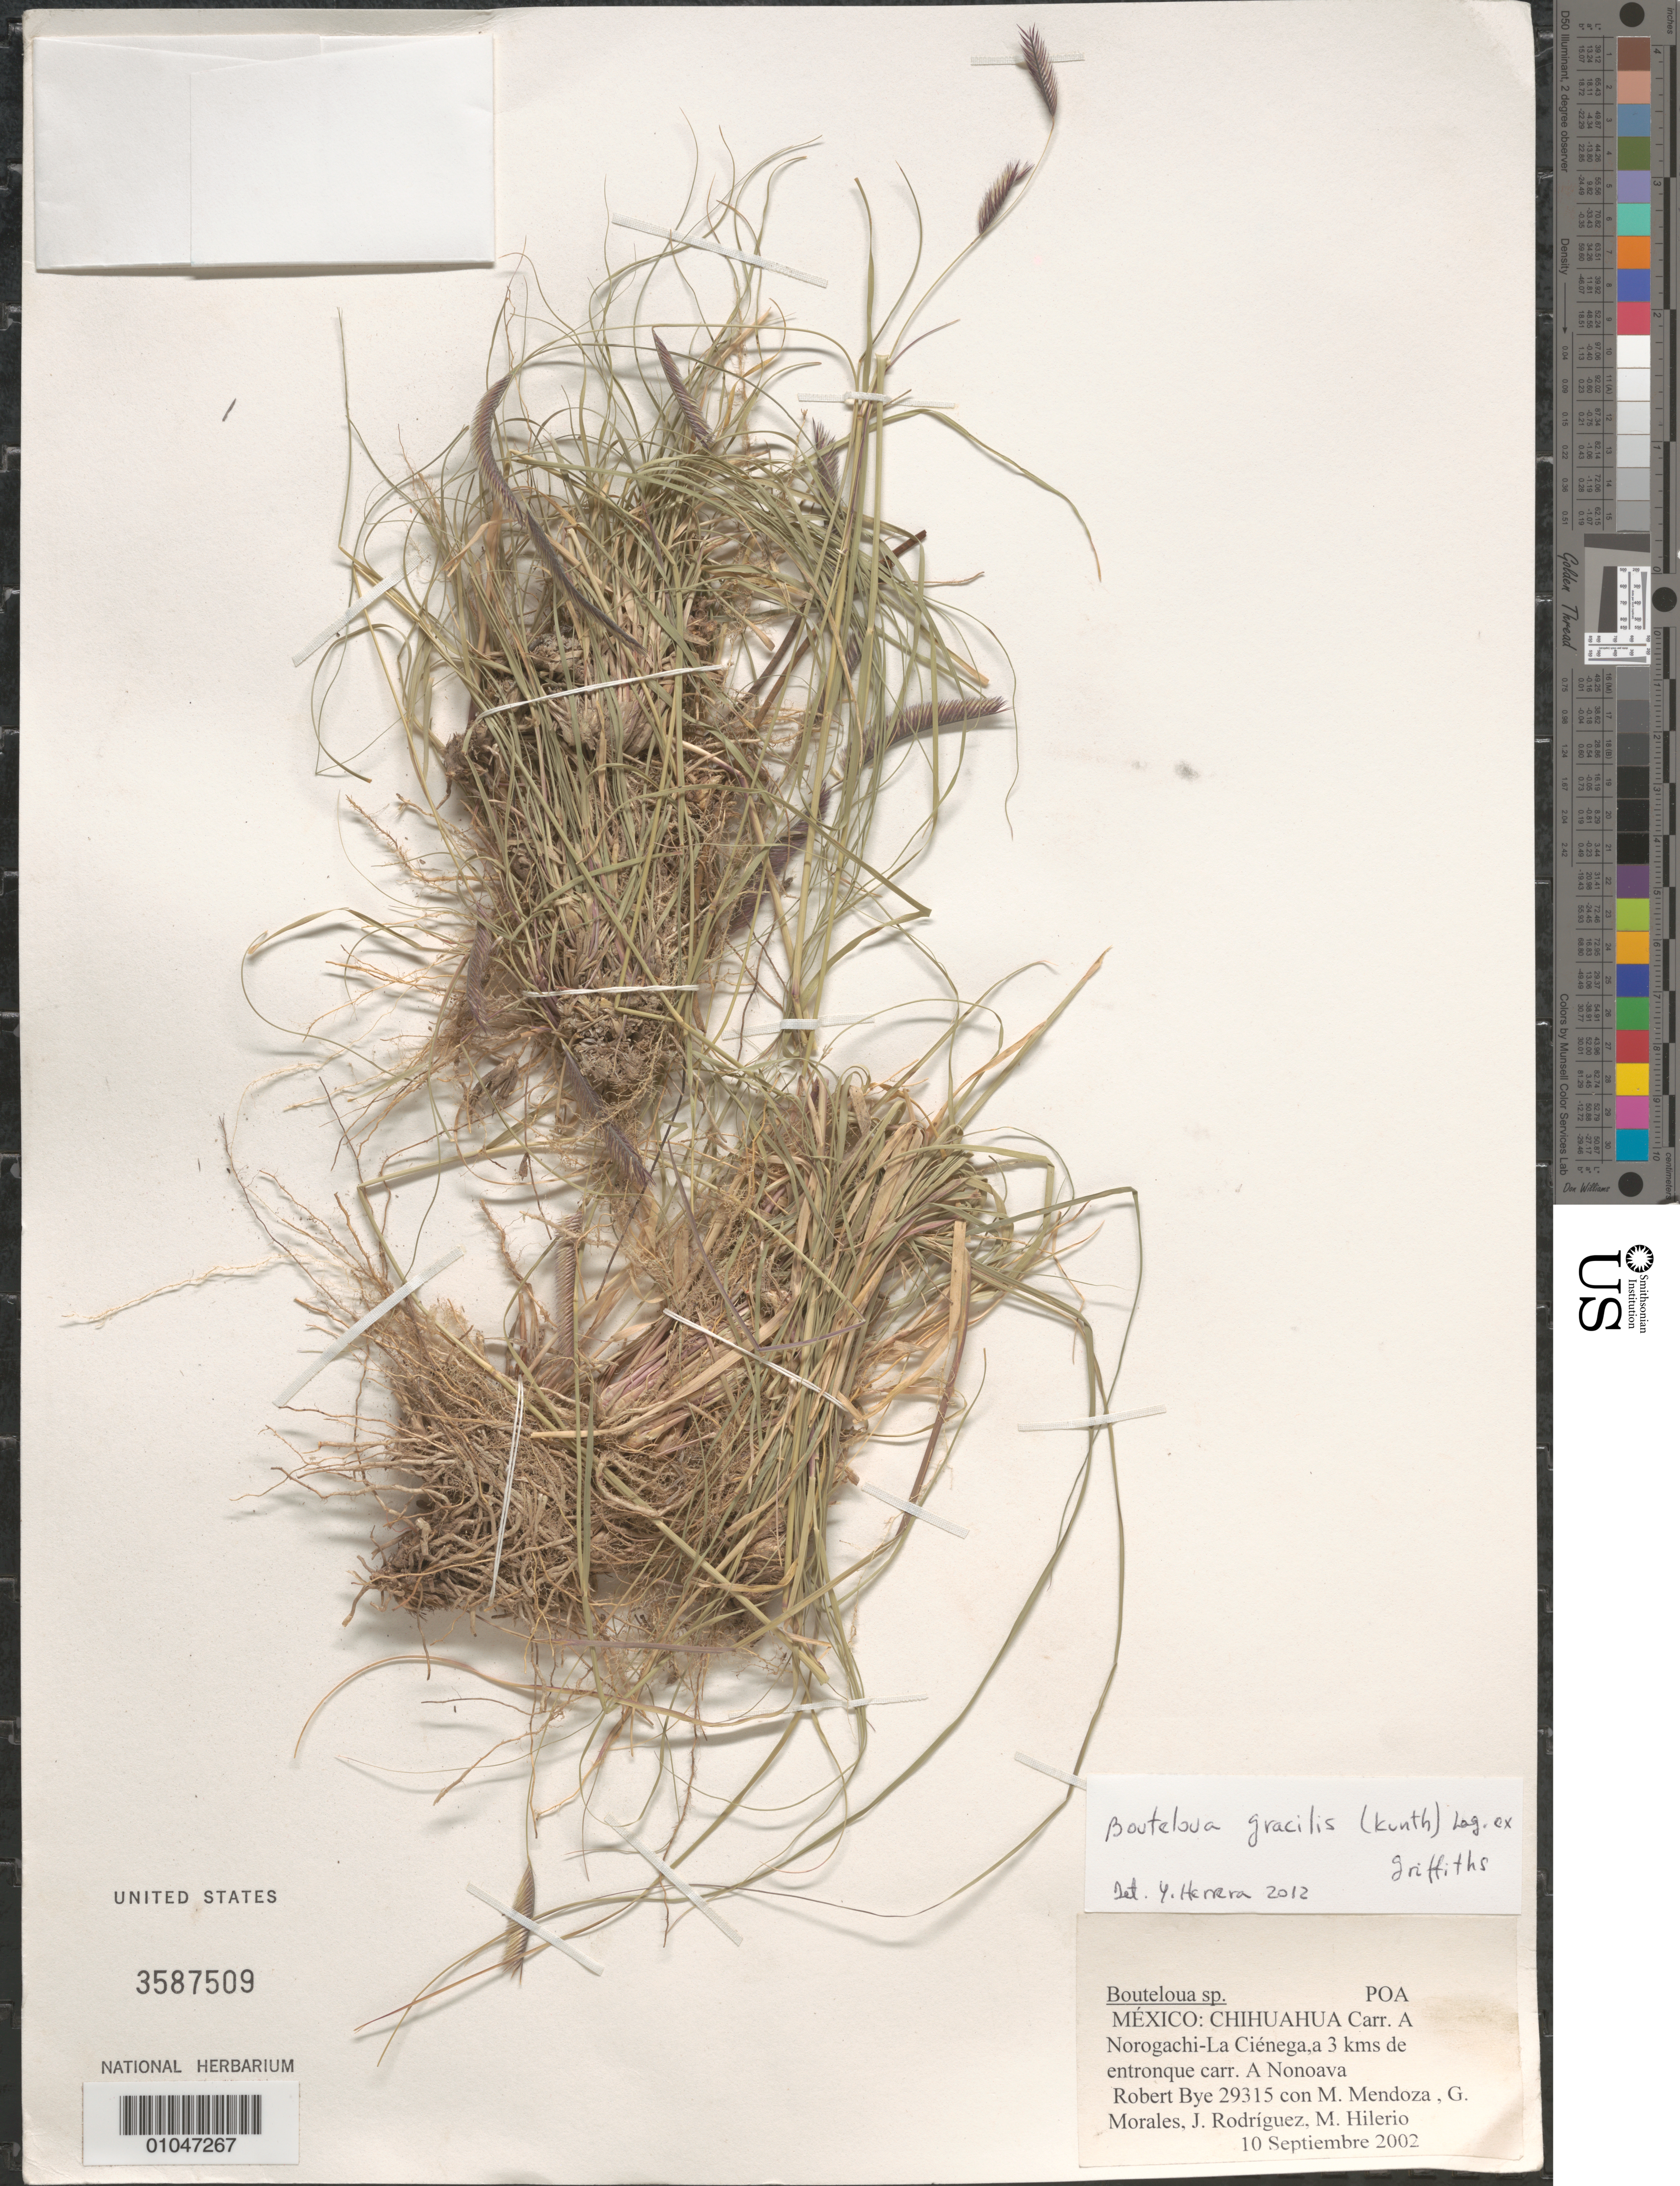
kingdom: Plantae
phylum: Tracheophyta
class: Liliopsida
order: Poales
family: Poaceae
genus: Bouteloua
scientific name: Bouteloua gracilis Vasey nom. rej.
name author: Vasey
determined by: Herrera Arrieta, Y., (CIIDIR), Instituto Politecnico Nacional (MEXICO)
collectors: R. A. Bye, M. Mendoza Garcia, G. Morales, J. Rodríguez & M. Hilerio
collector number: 29315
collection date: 2003-09-10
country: Mexico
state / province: Chihuahua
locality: Carr. a Norogachi-La Cienega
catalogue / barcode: US 3587509